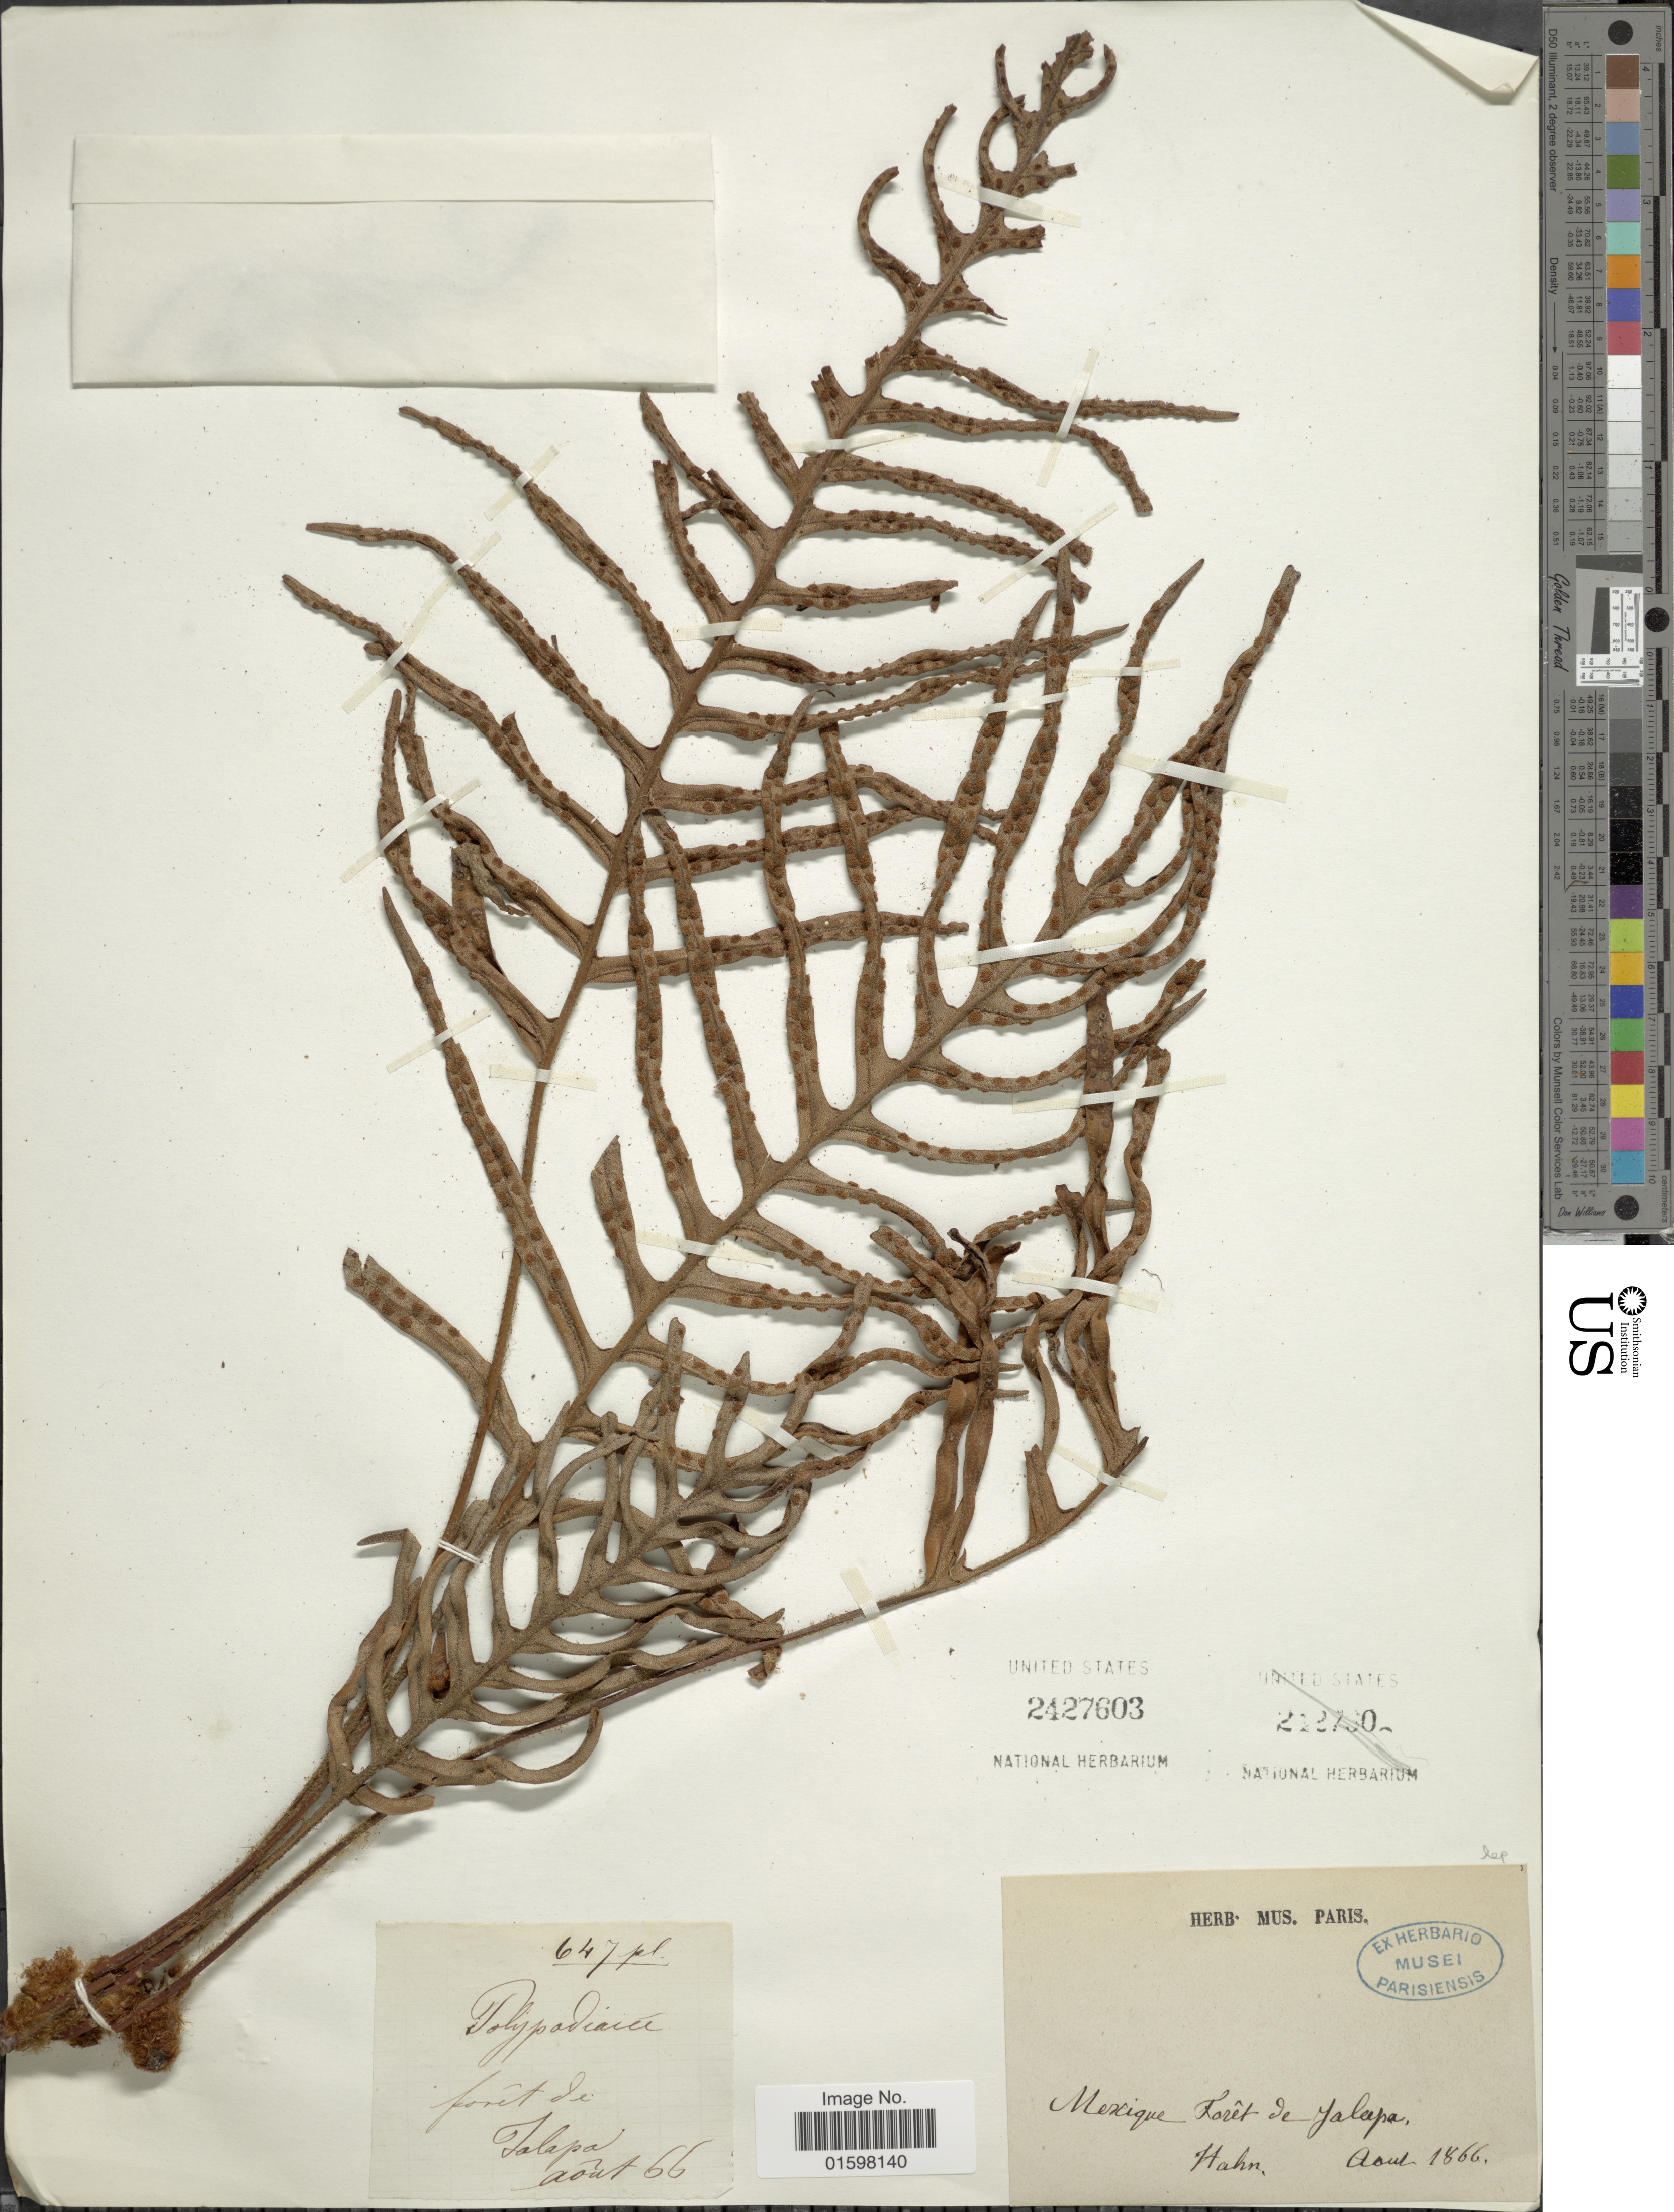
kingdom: Plantae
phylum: Tracheophyta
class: Polypodiopsida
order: Polypodiales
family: Polypodiaceae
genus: Pleopeltis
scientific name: Pleopeltis plebeia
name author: (Schltdl. ex Cham.) A.R. Sm. & Tejero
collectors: ex herb. Mus. Paris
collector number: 647pl*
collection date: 1866-08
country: Mexico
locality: Forest de Jalapa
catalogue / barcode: US 2427603